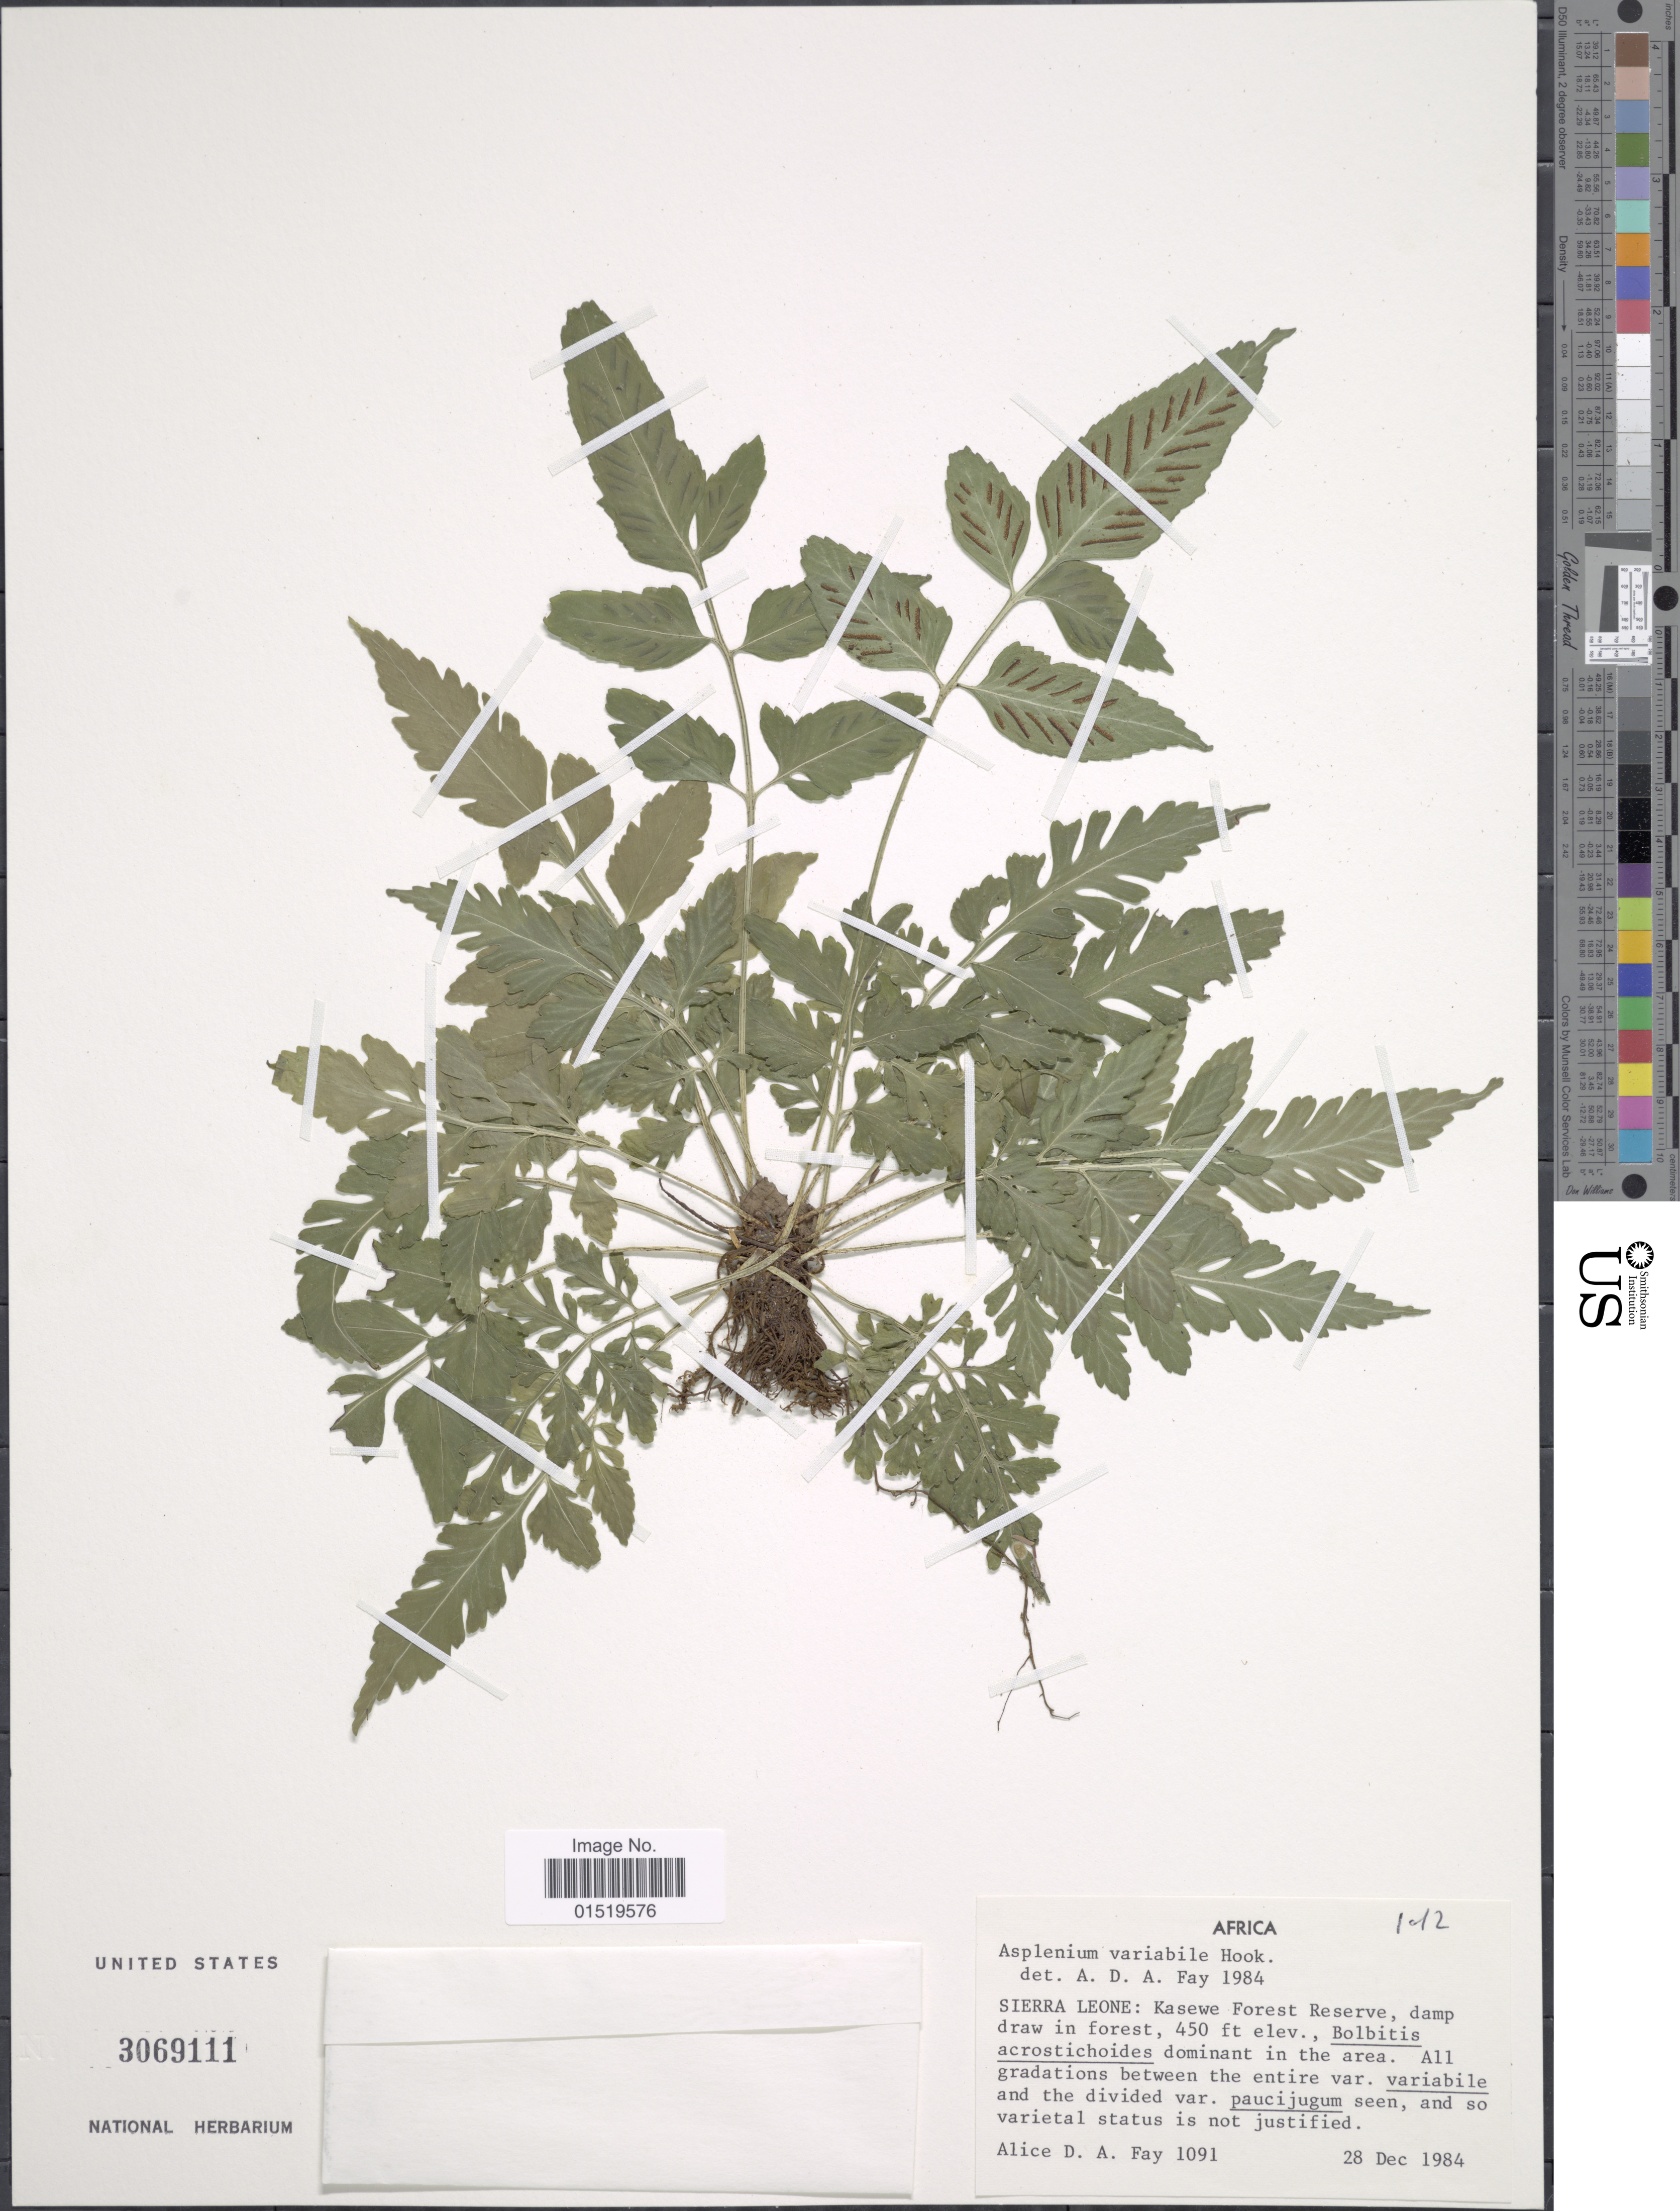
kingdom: Plantae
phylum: Tracheophyta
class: Polypodiopsida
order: Polypodiales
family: Aspleniaceae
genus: Asplenium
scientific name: Asplenium variabile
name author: Hook.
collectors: A. Fay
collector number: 1091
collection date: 1984-12-28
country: Sierra Leone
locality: Kasewe Forest Reserve, damp draw in forest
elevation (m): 137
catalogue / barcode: US 3069111